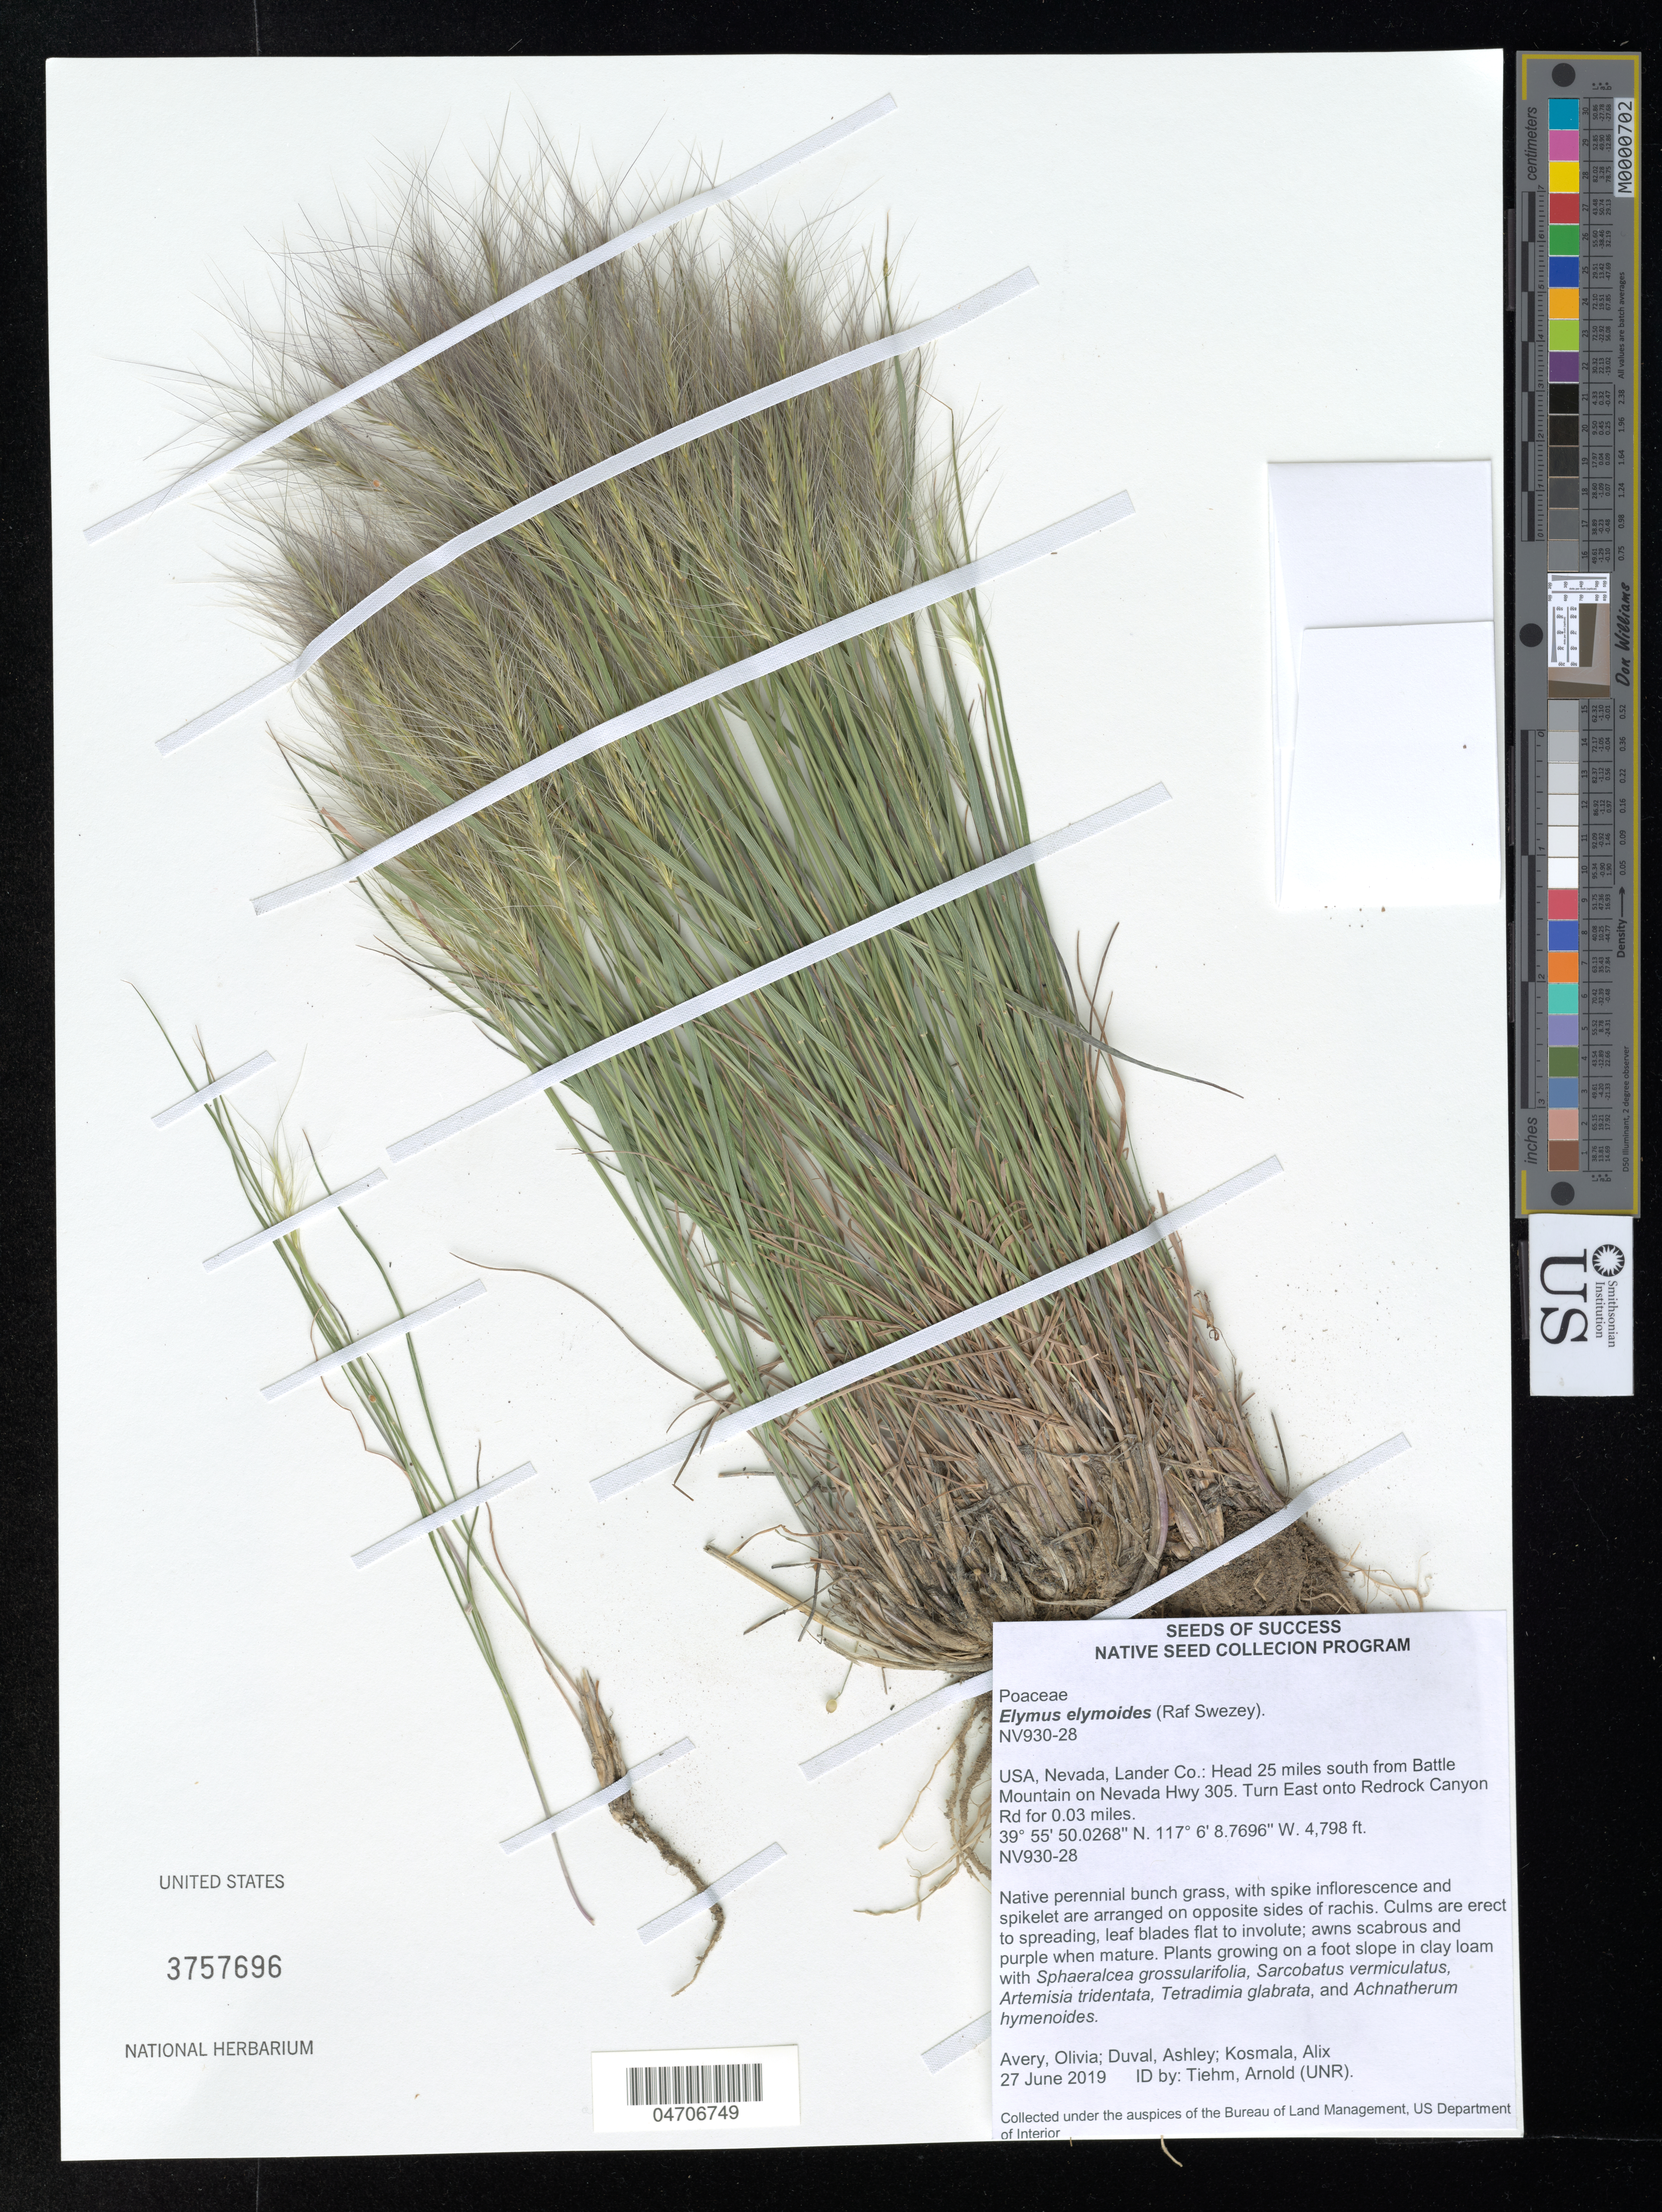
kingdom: Plantae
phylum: Tracheophyta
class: Liliopsida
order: Poales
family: Poaceae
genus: Elymus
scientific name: Elymus elymoides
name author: (Raf.) Swezey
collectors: O. Avery, A. Duval & A. Kosmala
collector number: NV930-28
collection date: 2019-06-27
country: United States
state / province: Nevada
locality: Lander Co.: Head 25 miles south from Battle Mountain on Nevada Hwy 305. Turn East onto Redrock Canyon Rd for 0.03 miles.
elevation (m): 1462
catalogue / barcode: US 3757696